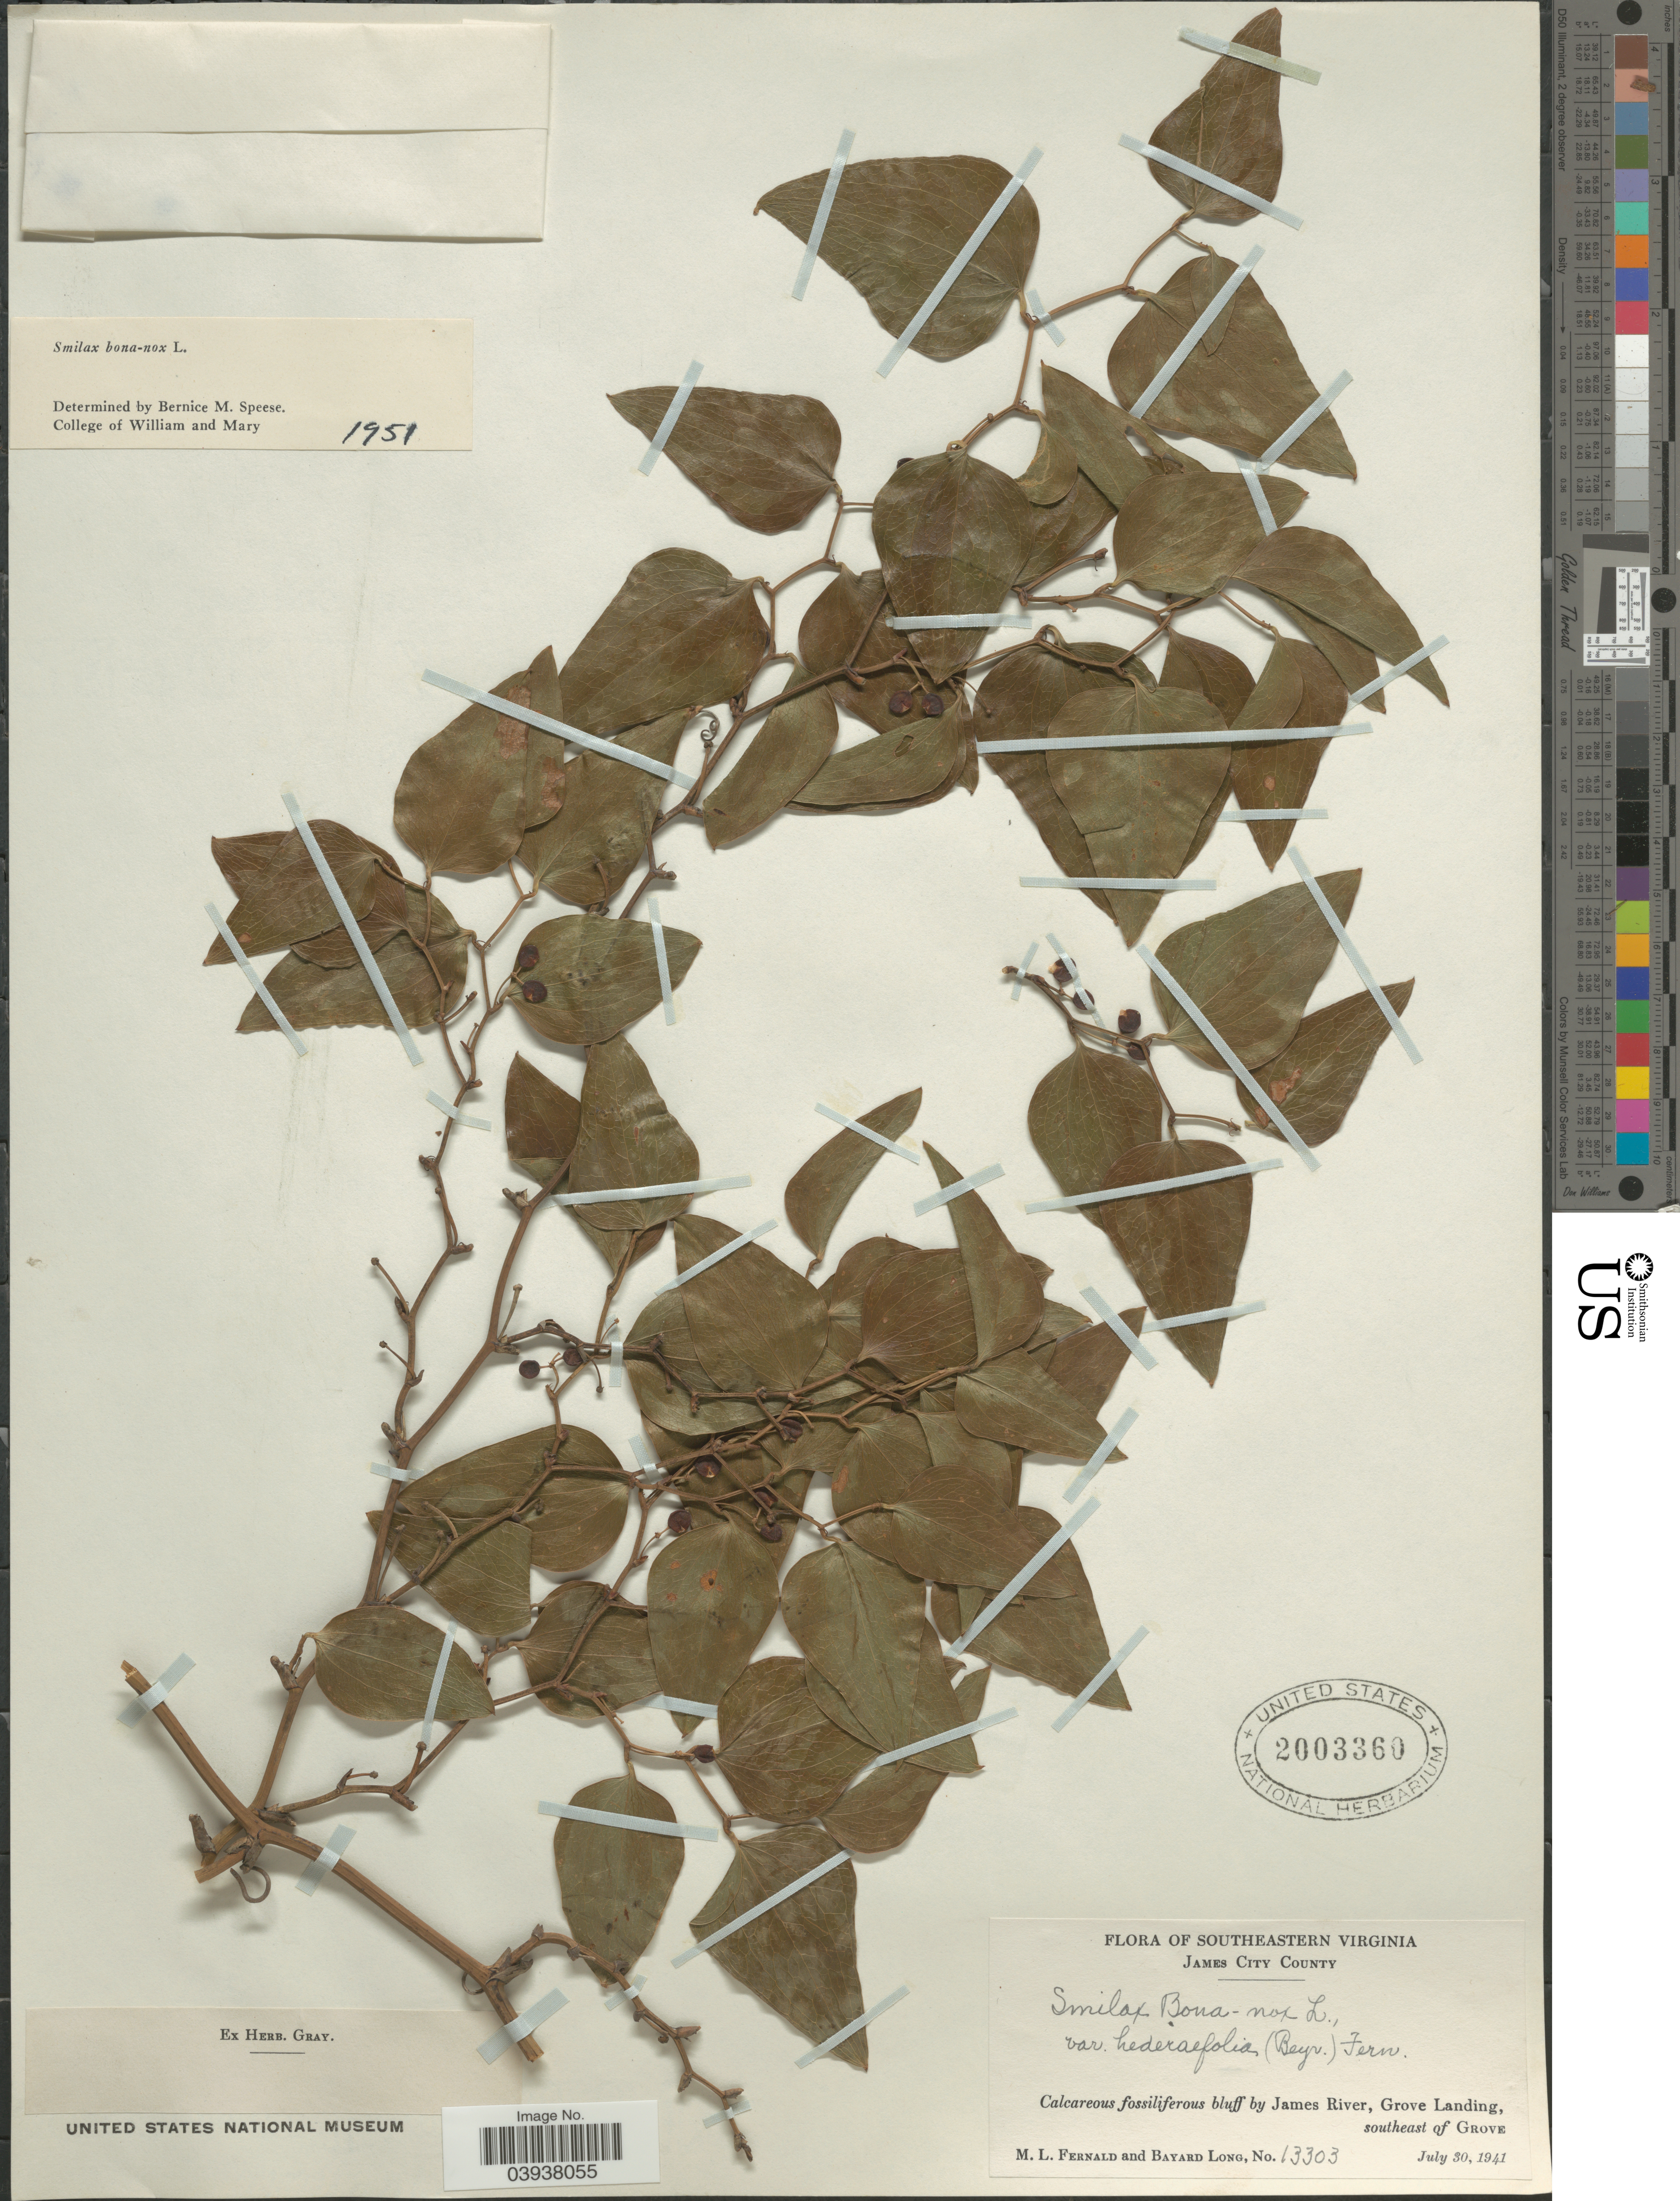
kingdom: Plantae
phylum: Tracheophyta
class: Liliopsida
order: Liliales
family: Smilacaceae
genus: Smilax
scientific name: Smilax bona-nox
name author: L.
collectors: M. L. Fernald & B. Long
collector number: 13303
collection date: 1941-07-30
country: United States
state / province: Virginia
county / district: James City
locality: Southeastern Virginia. James City County. Calcareous fossiliferous bluff by James River, Grove Landing, southeast of Grove.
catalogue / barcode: US 2003360